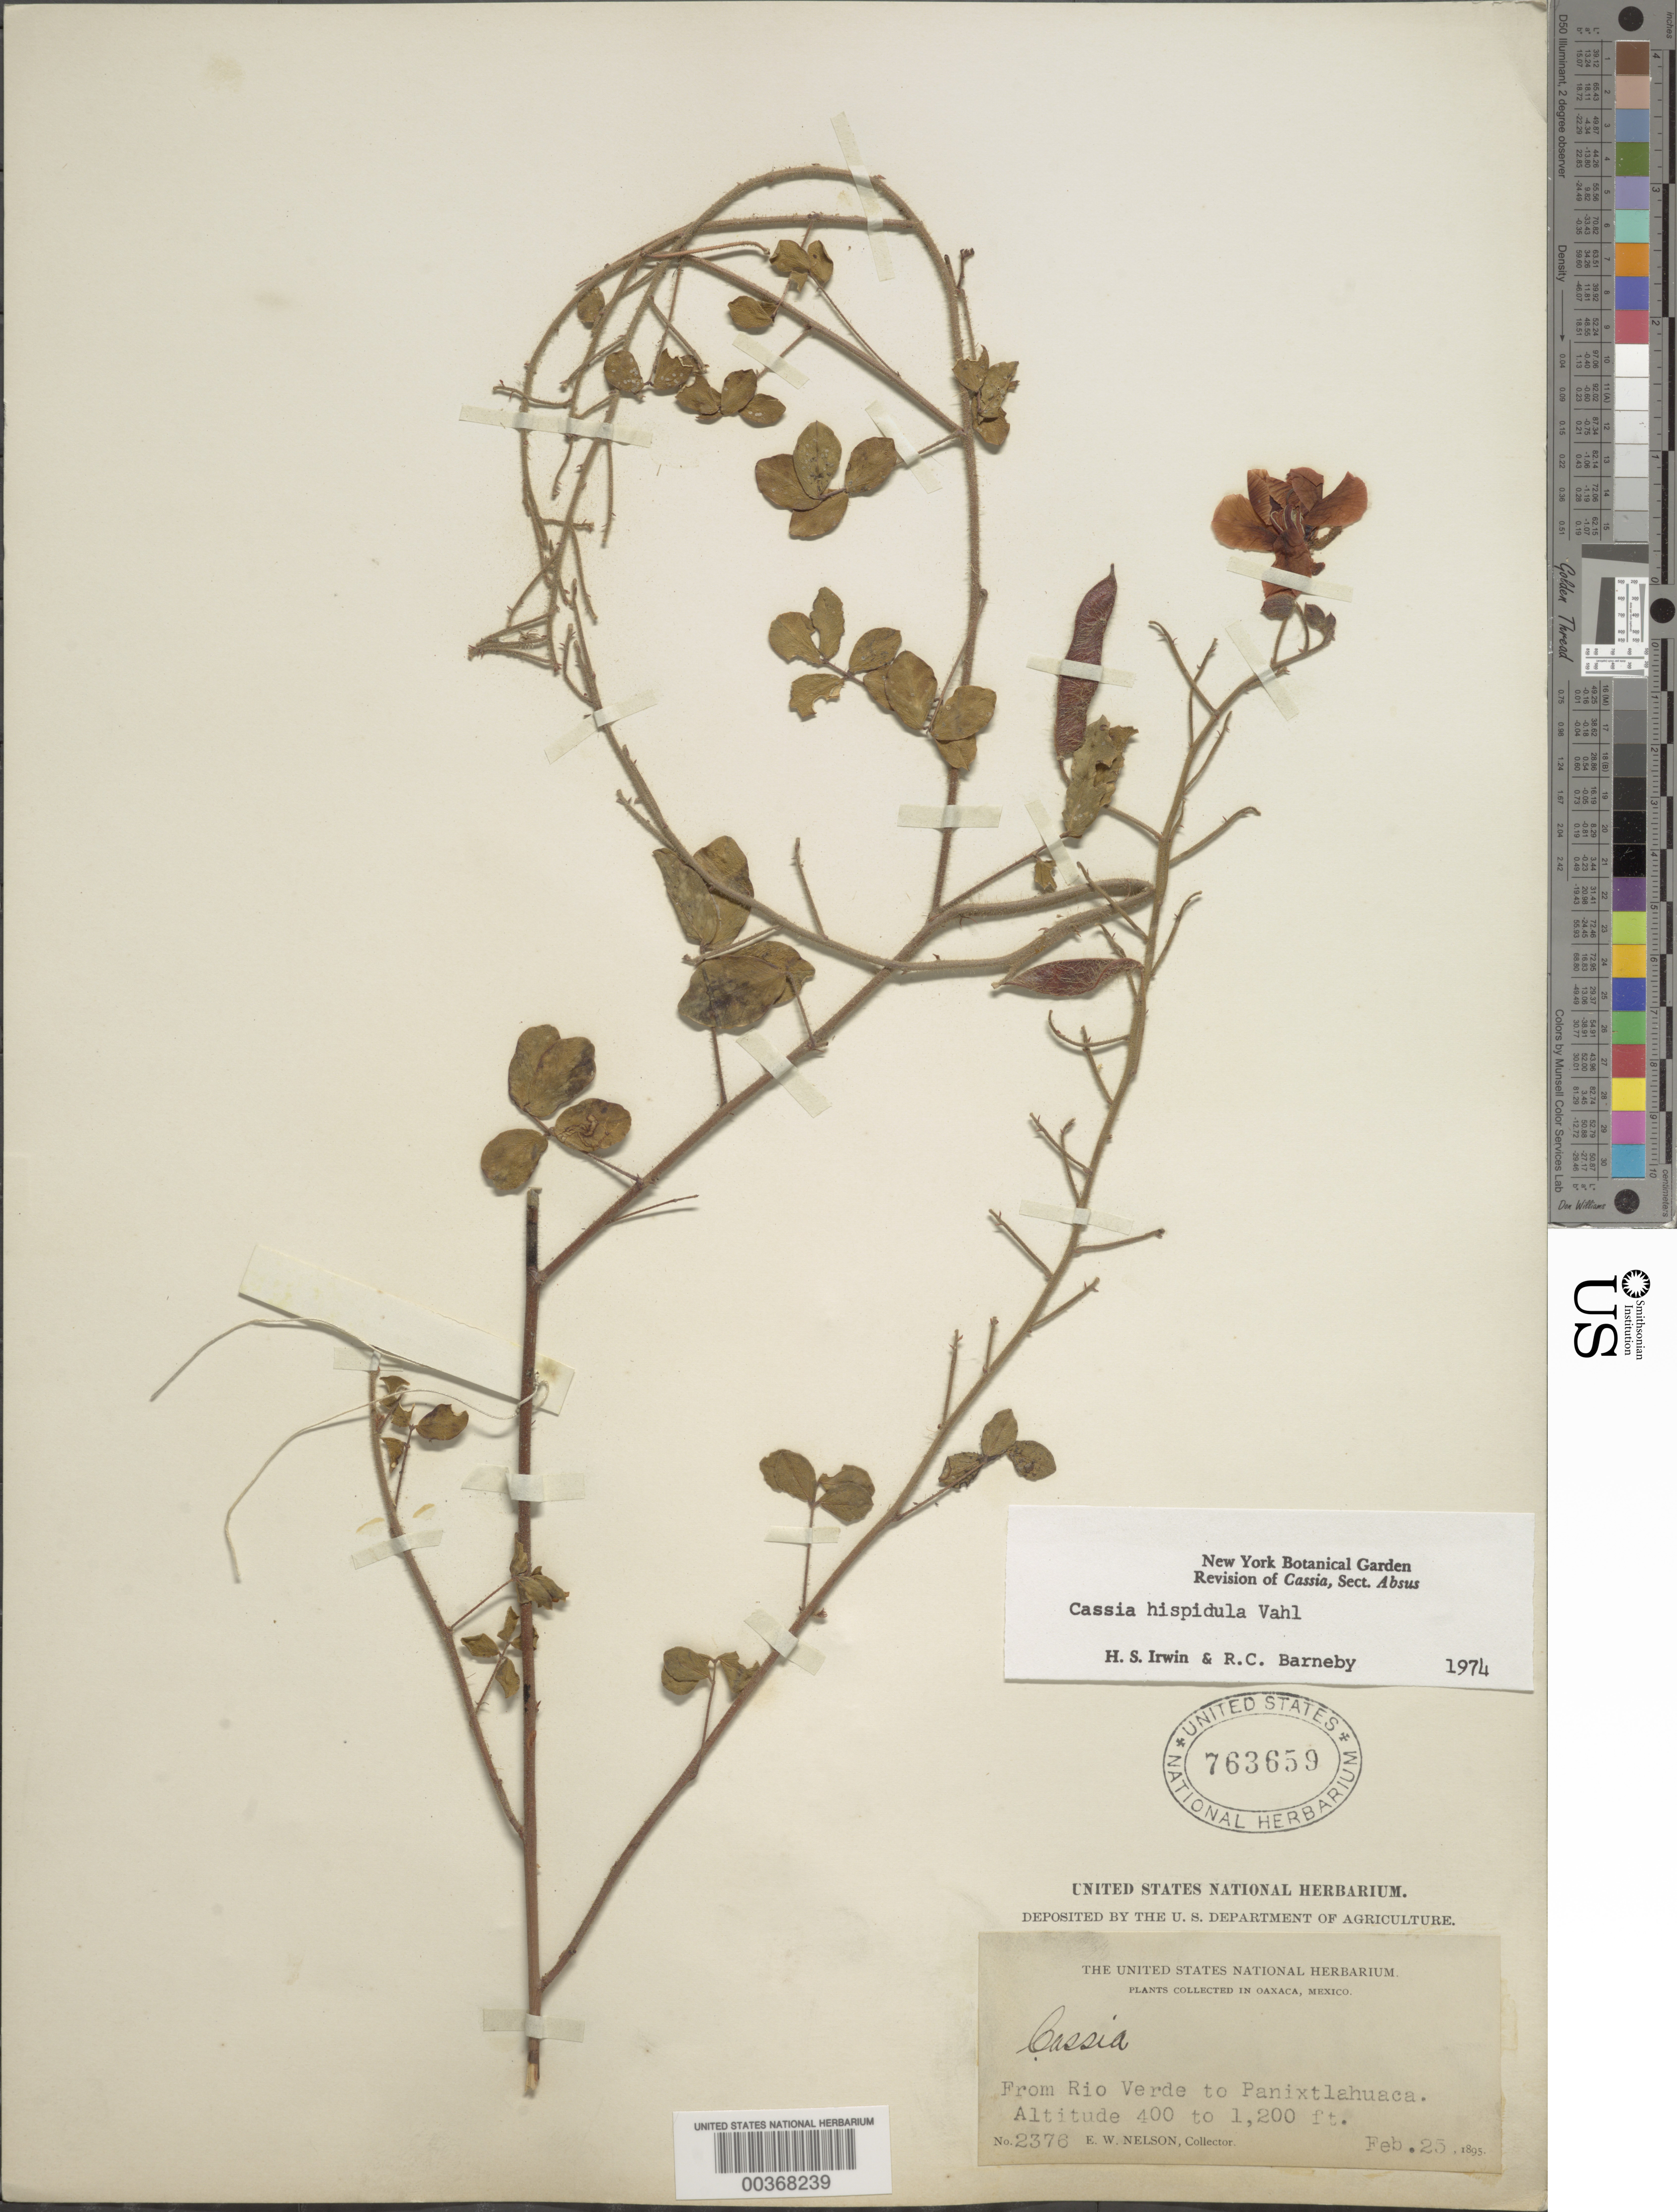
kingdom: Plantae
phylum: Tracheophyta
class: Magnoliopsida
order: Fabales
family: Fabaceae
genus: Chamaecrista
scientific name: Chamaecrista hispidula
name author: (Vahl) H.S. Irwin & Barneby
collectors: E. W. Nelson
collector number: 2376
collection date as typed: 25 Feb 1895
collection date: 1895-02-25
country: Mexico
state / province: Oaxaca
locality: From Rio Verde to panixtlahuaca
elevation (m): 122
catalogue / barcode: US 763659